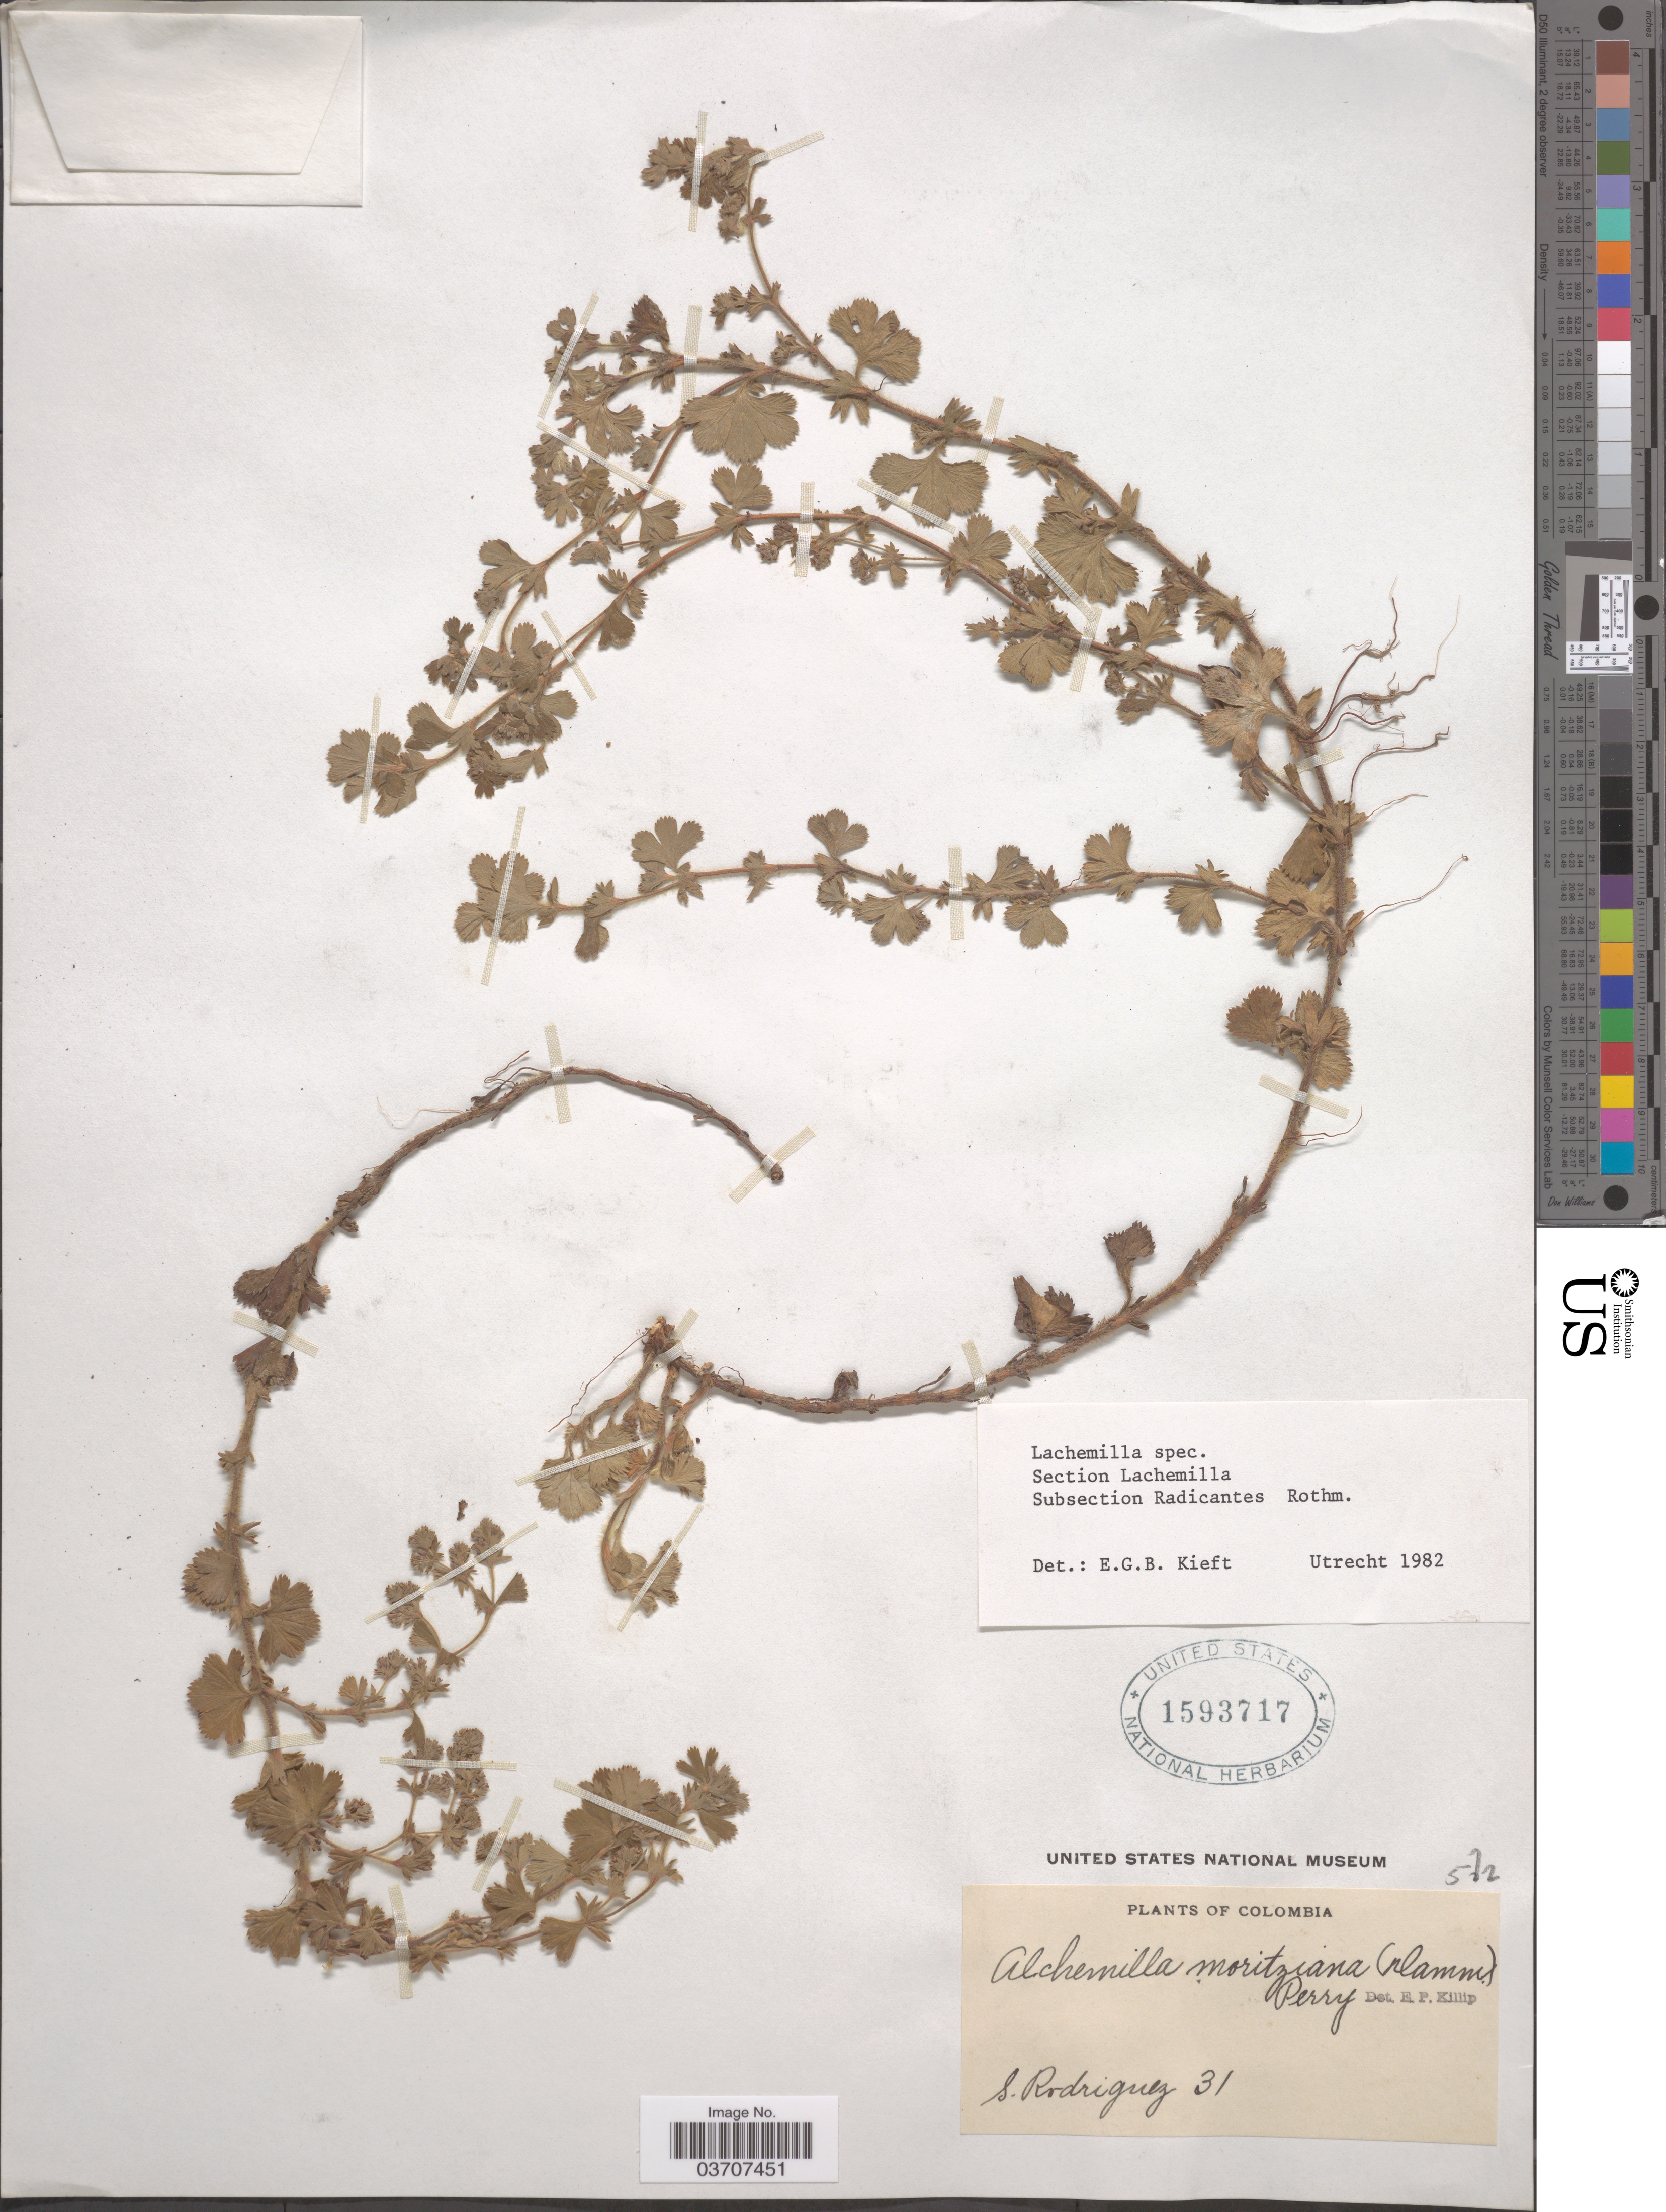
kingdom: Plantae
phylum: Tracheophyta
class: Magnoliopsida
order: Rosales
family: Rosaceae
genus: Lachemilla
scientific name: Lachemilla sp.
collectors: S. Rodriguez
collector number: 31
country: Colombia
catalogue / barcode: US 1593717